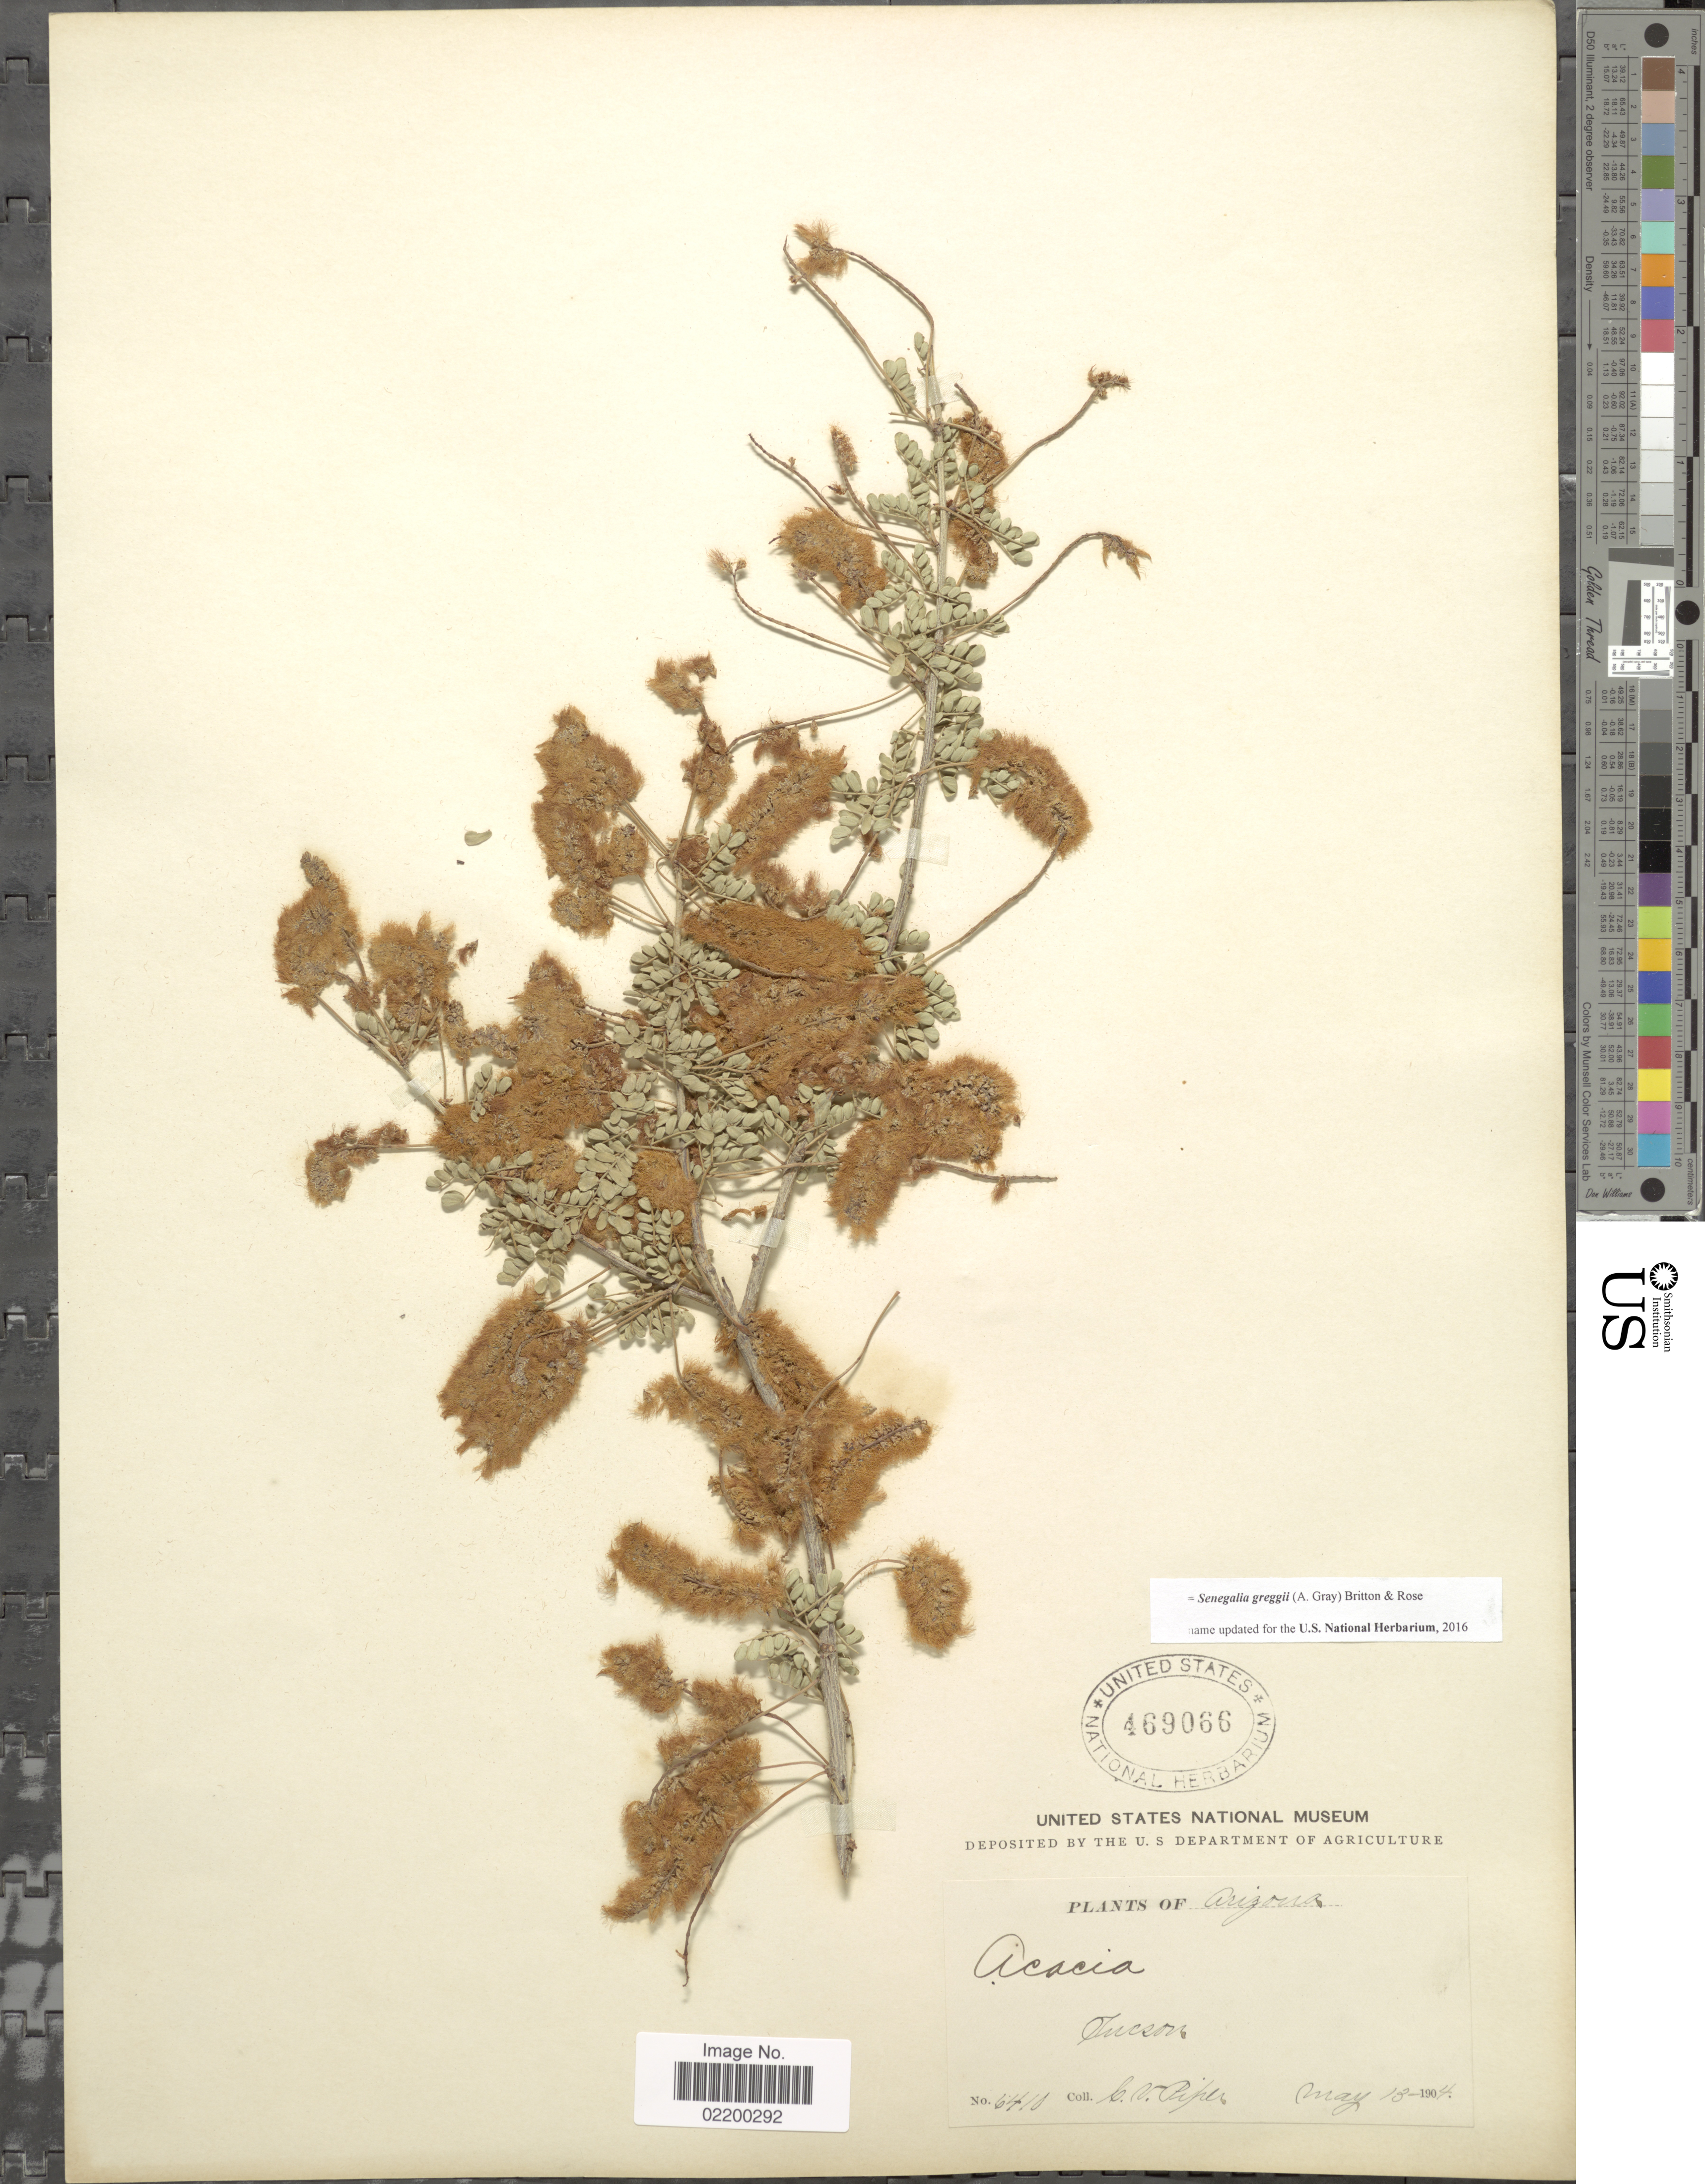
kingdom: Plantae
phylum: Tracheophyta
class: Magnoliopsida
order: Fabales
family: Fabaceae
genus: Senegalia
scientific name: Senegalia greggii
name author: (A. Gray) Britton & Rose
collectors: C. V. Piper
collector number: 6410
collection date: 1904-05-13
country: United States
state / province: Arizona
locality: Tucson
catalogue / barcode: US 469066